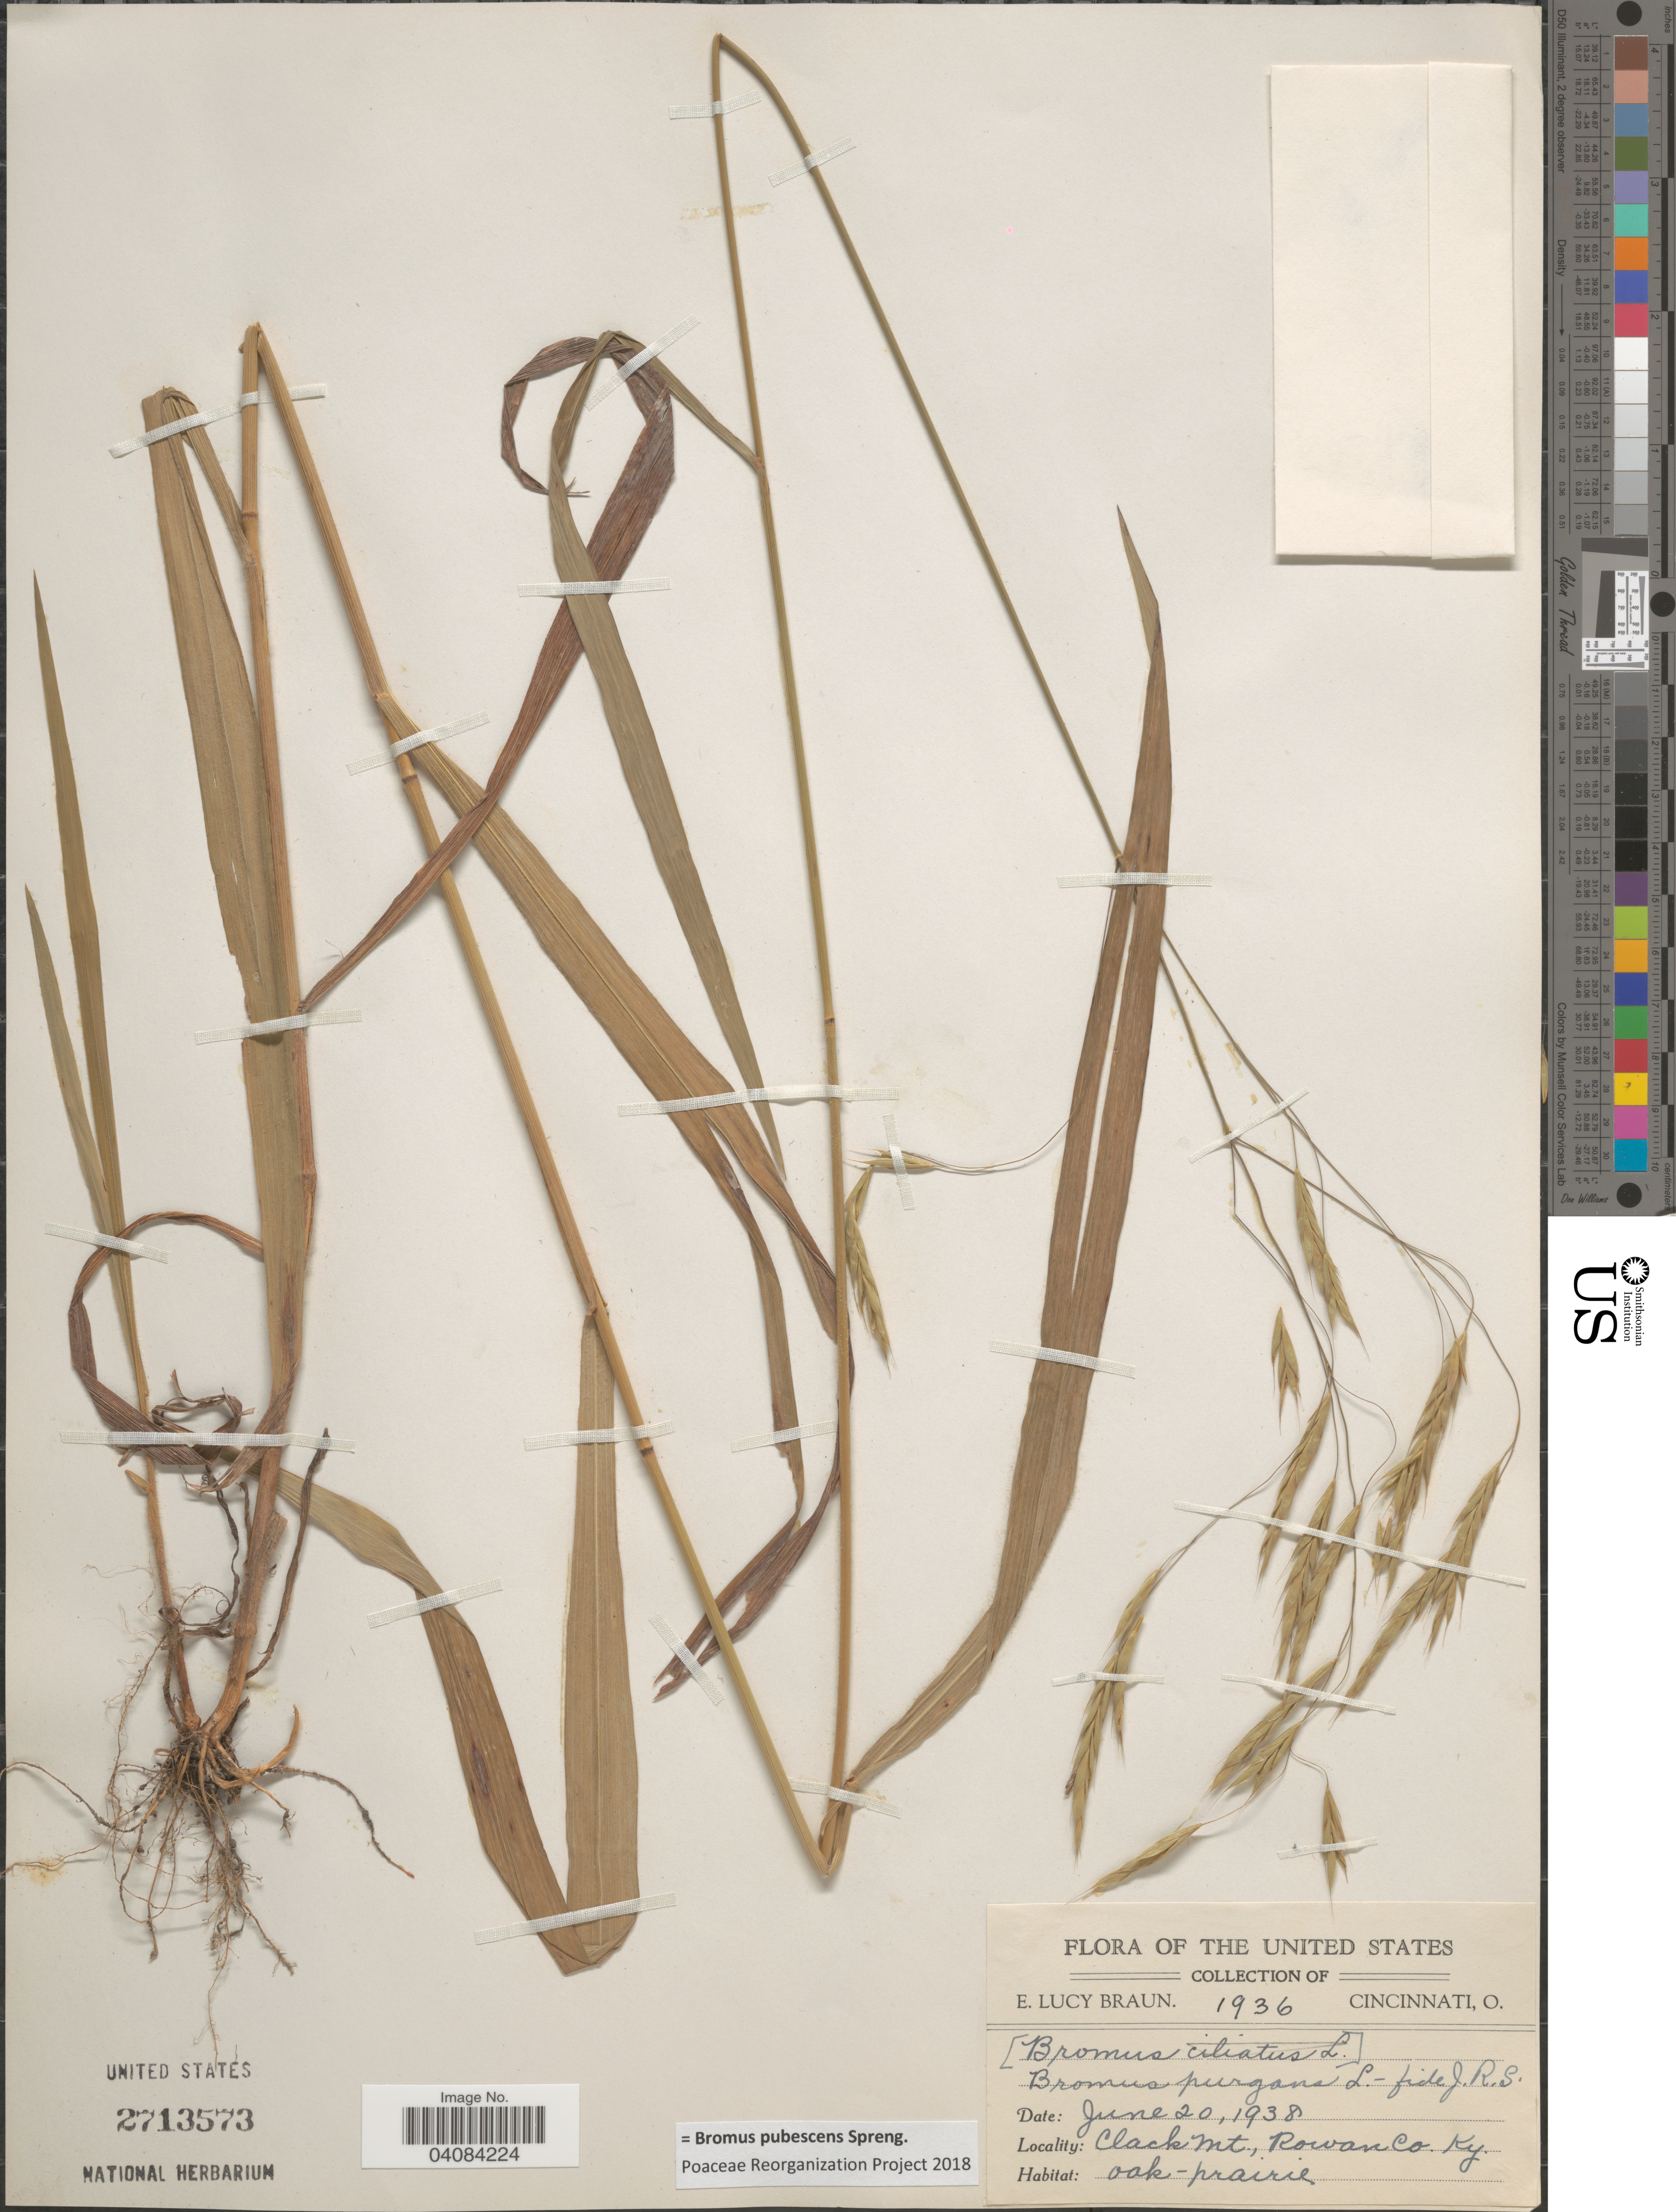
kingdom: Plantae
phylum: Tracheophyta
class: Liliopsida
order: Poales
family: Poaceae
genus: Bromus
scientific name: Bromus pubescens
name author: Muhl. ex Willd.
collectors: E. L. Braun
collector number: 1936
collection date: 1938-06-20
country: United States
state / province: Kentucky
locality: Clack Mt., Rowan Co.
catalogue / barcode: US 2713573